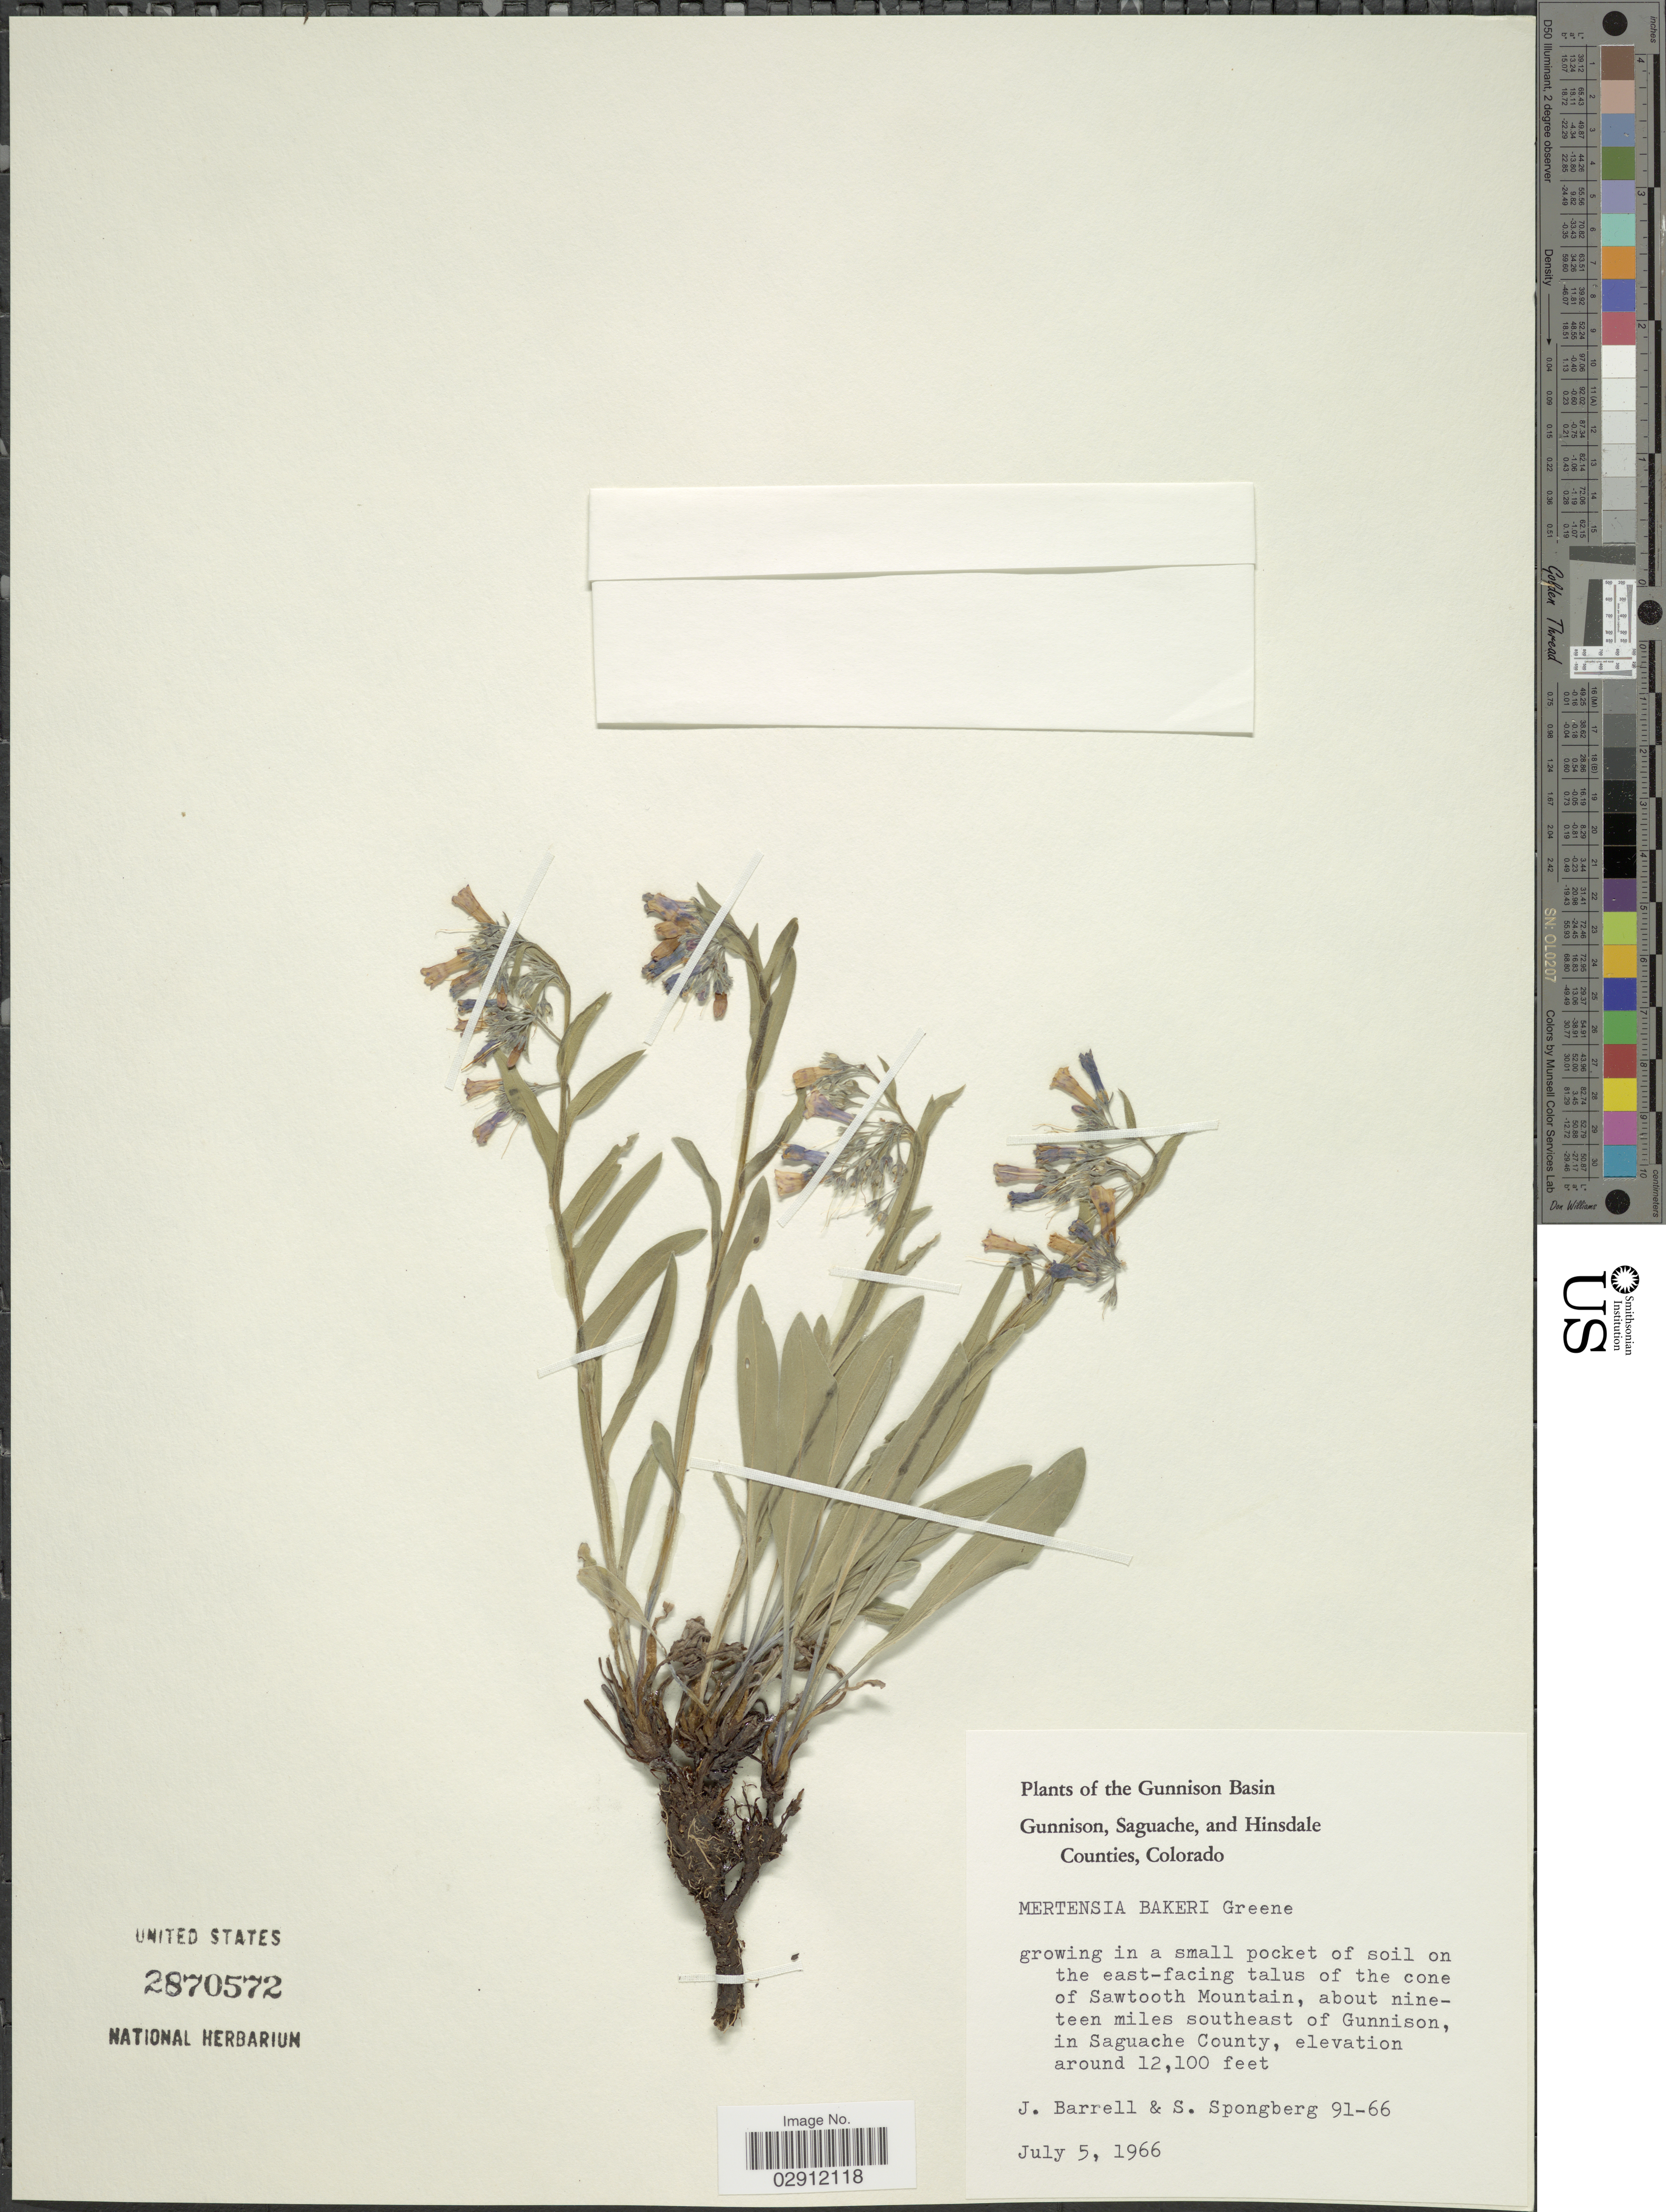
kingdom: Plantae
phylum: Tracheophyta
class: Magnoliopsida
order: Boraginales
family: Boraginaceae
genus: Mertensia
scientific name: Mertensia bakeri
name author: Greene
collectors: J. Barrell & S. A.Spongberg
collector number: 91-66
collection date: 1966-07-05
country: United States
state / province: Colorado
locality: Gunnison Basin. East-facing talus of the cone of Sawtooth Mountain, about nineteen miles southeast of Gunnison, in Saguache County.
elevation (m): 3688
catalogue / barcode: US 2870572